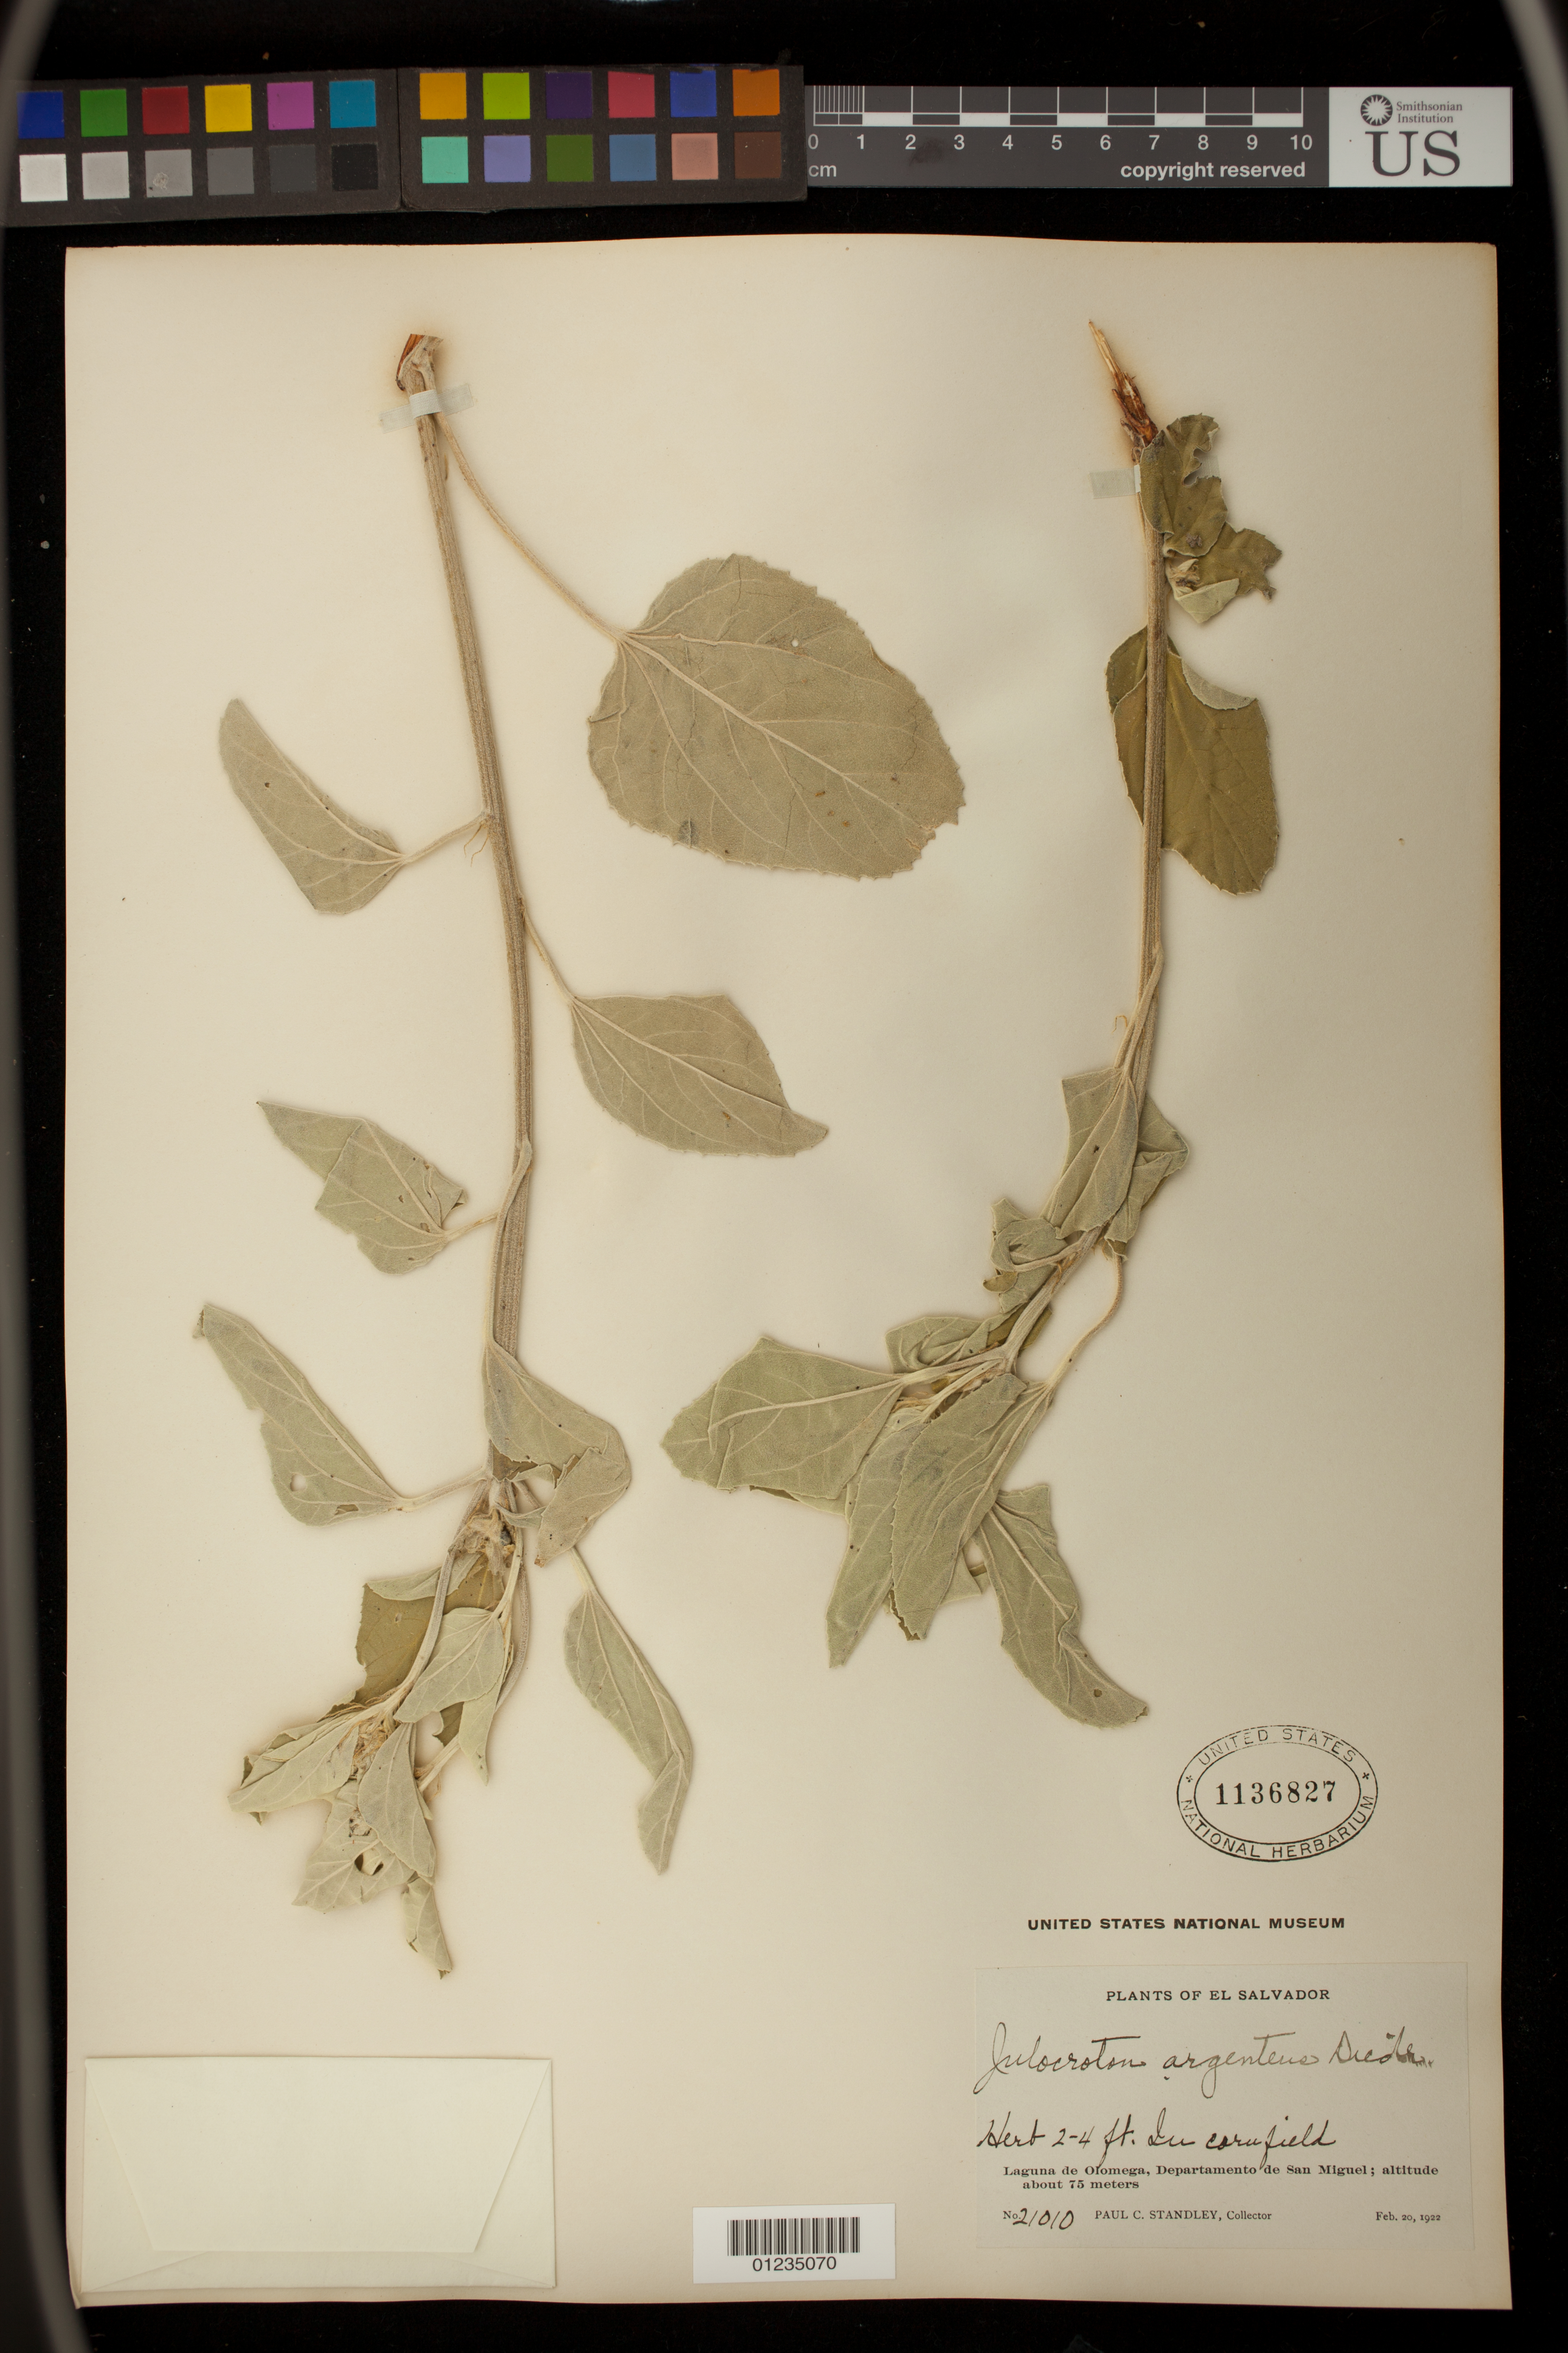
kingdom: Plantae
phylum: Tracheophyta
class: Magnoliopsida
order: Malpighiales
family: Euphorbiaceae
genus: Julocroton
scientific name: Julocroton argenteus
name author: (L.) Didr.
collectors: P. C. Standley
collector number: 21010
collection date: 1922-02-20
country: El Salvador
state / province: San Miguel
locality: Laguna de Olomega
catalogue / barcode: US 1136827